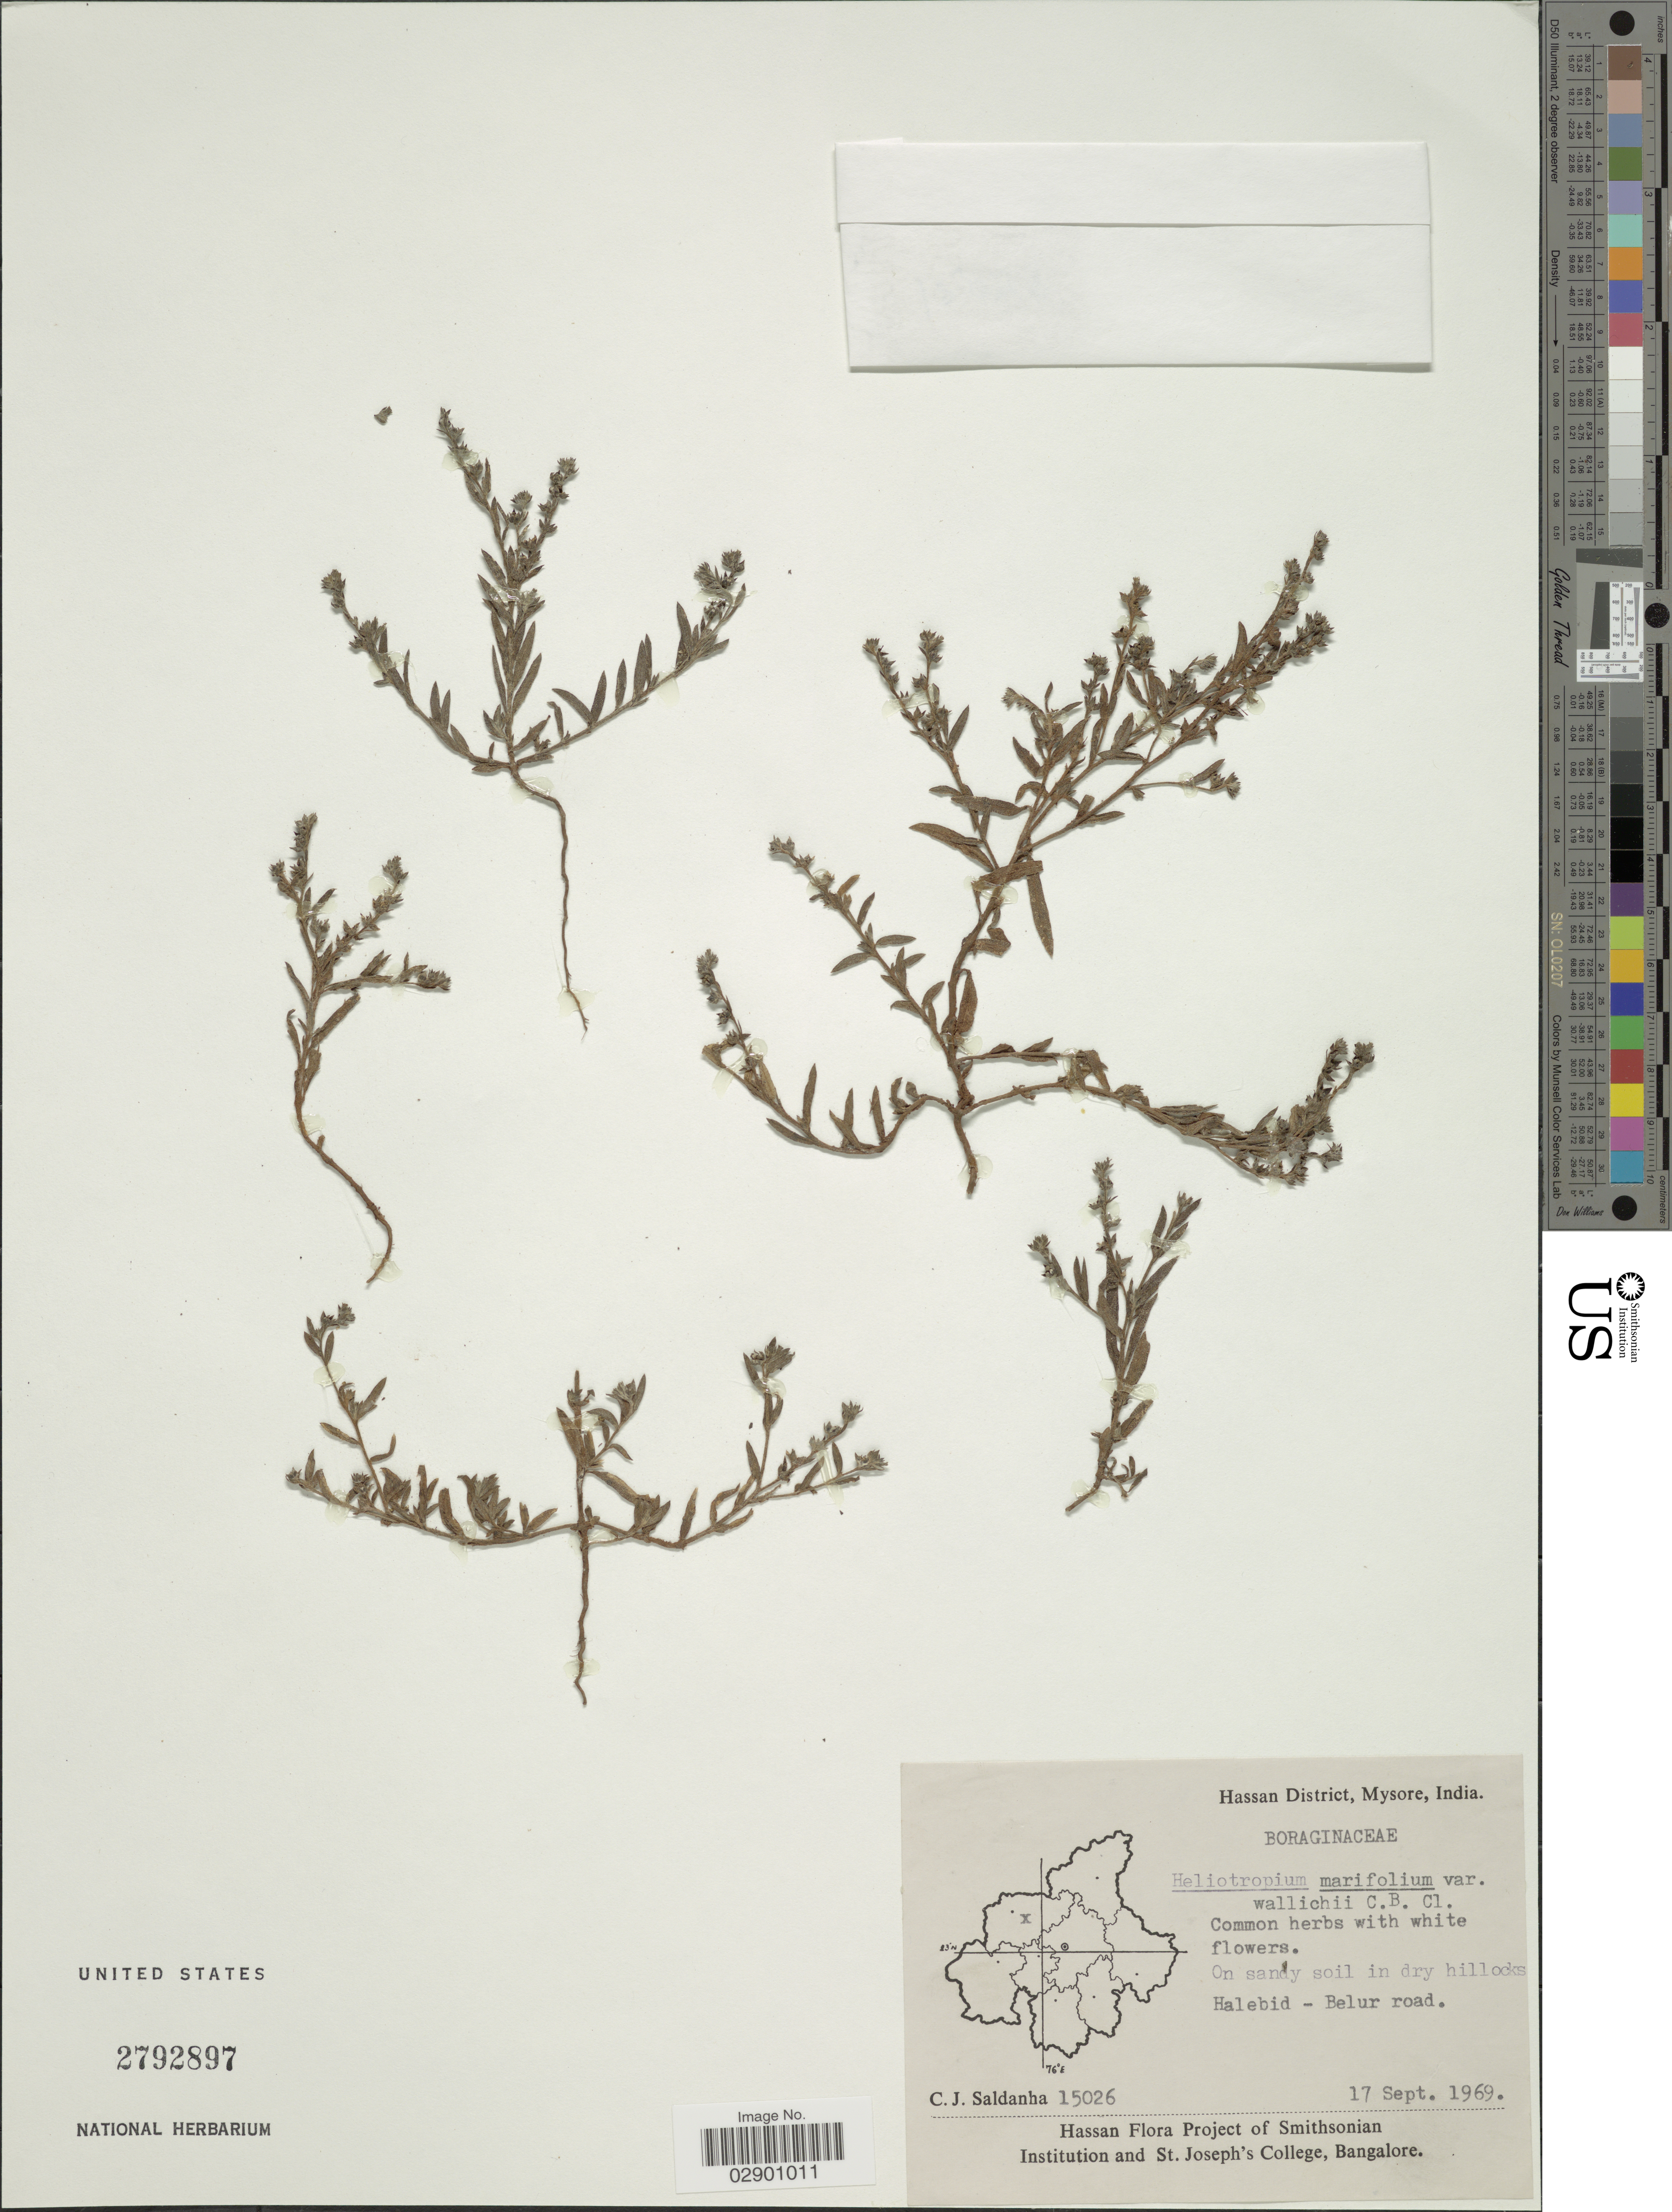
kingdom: Plantae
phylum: Tracheophyta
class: Magnoliopsida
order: Boraginales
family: Heliotropiaceae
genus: Heliotropium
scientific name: Heliotropium marifolium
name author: J. Koenig ex Retz.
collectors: C. J. Saldanha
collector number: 15026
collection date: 1969-09-17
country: India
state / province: Karnataka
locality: Hassan District, Mysore. On sandy soil in dry hillocks Halebid - Belur road.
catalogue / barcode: US 2792897